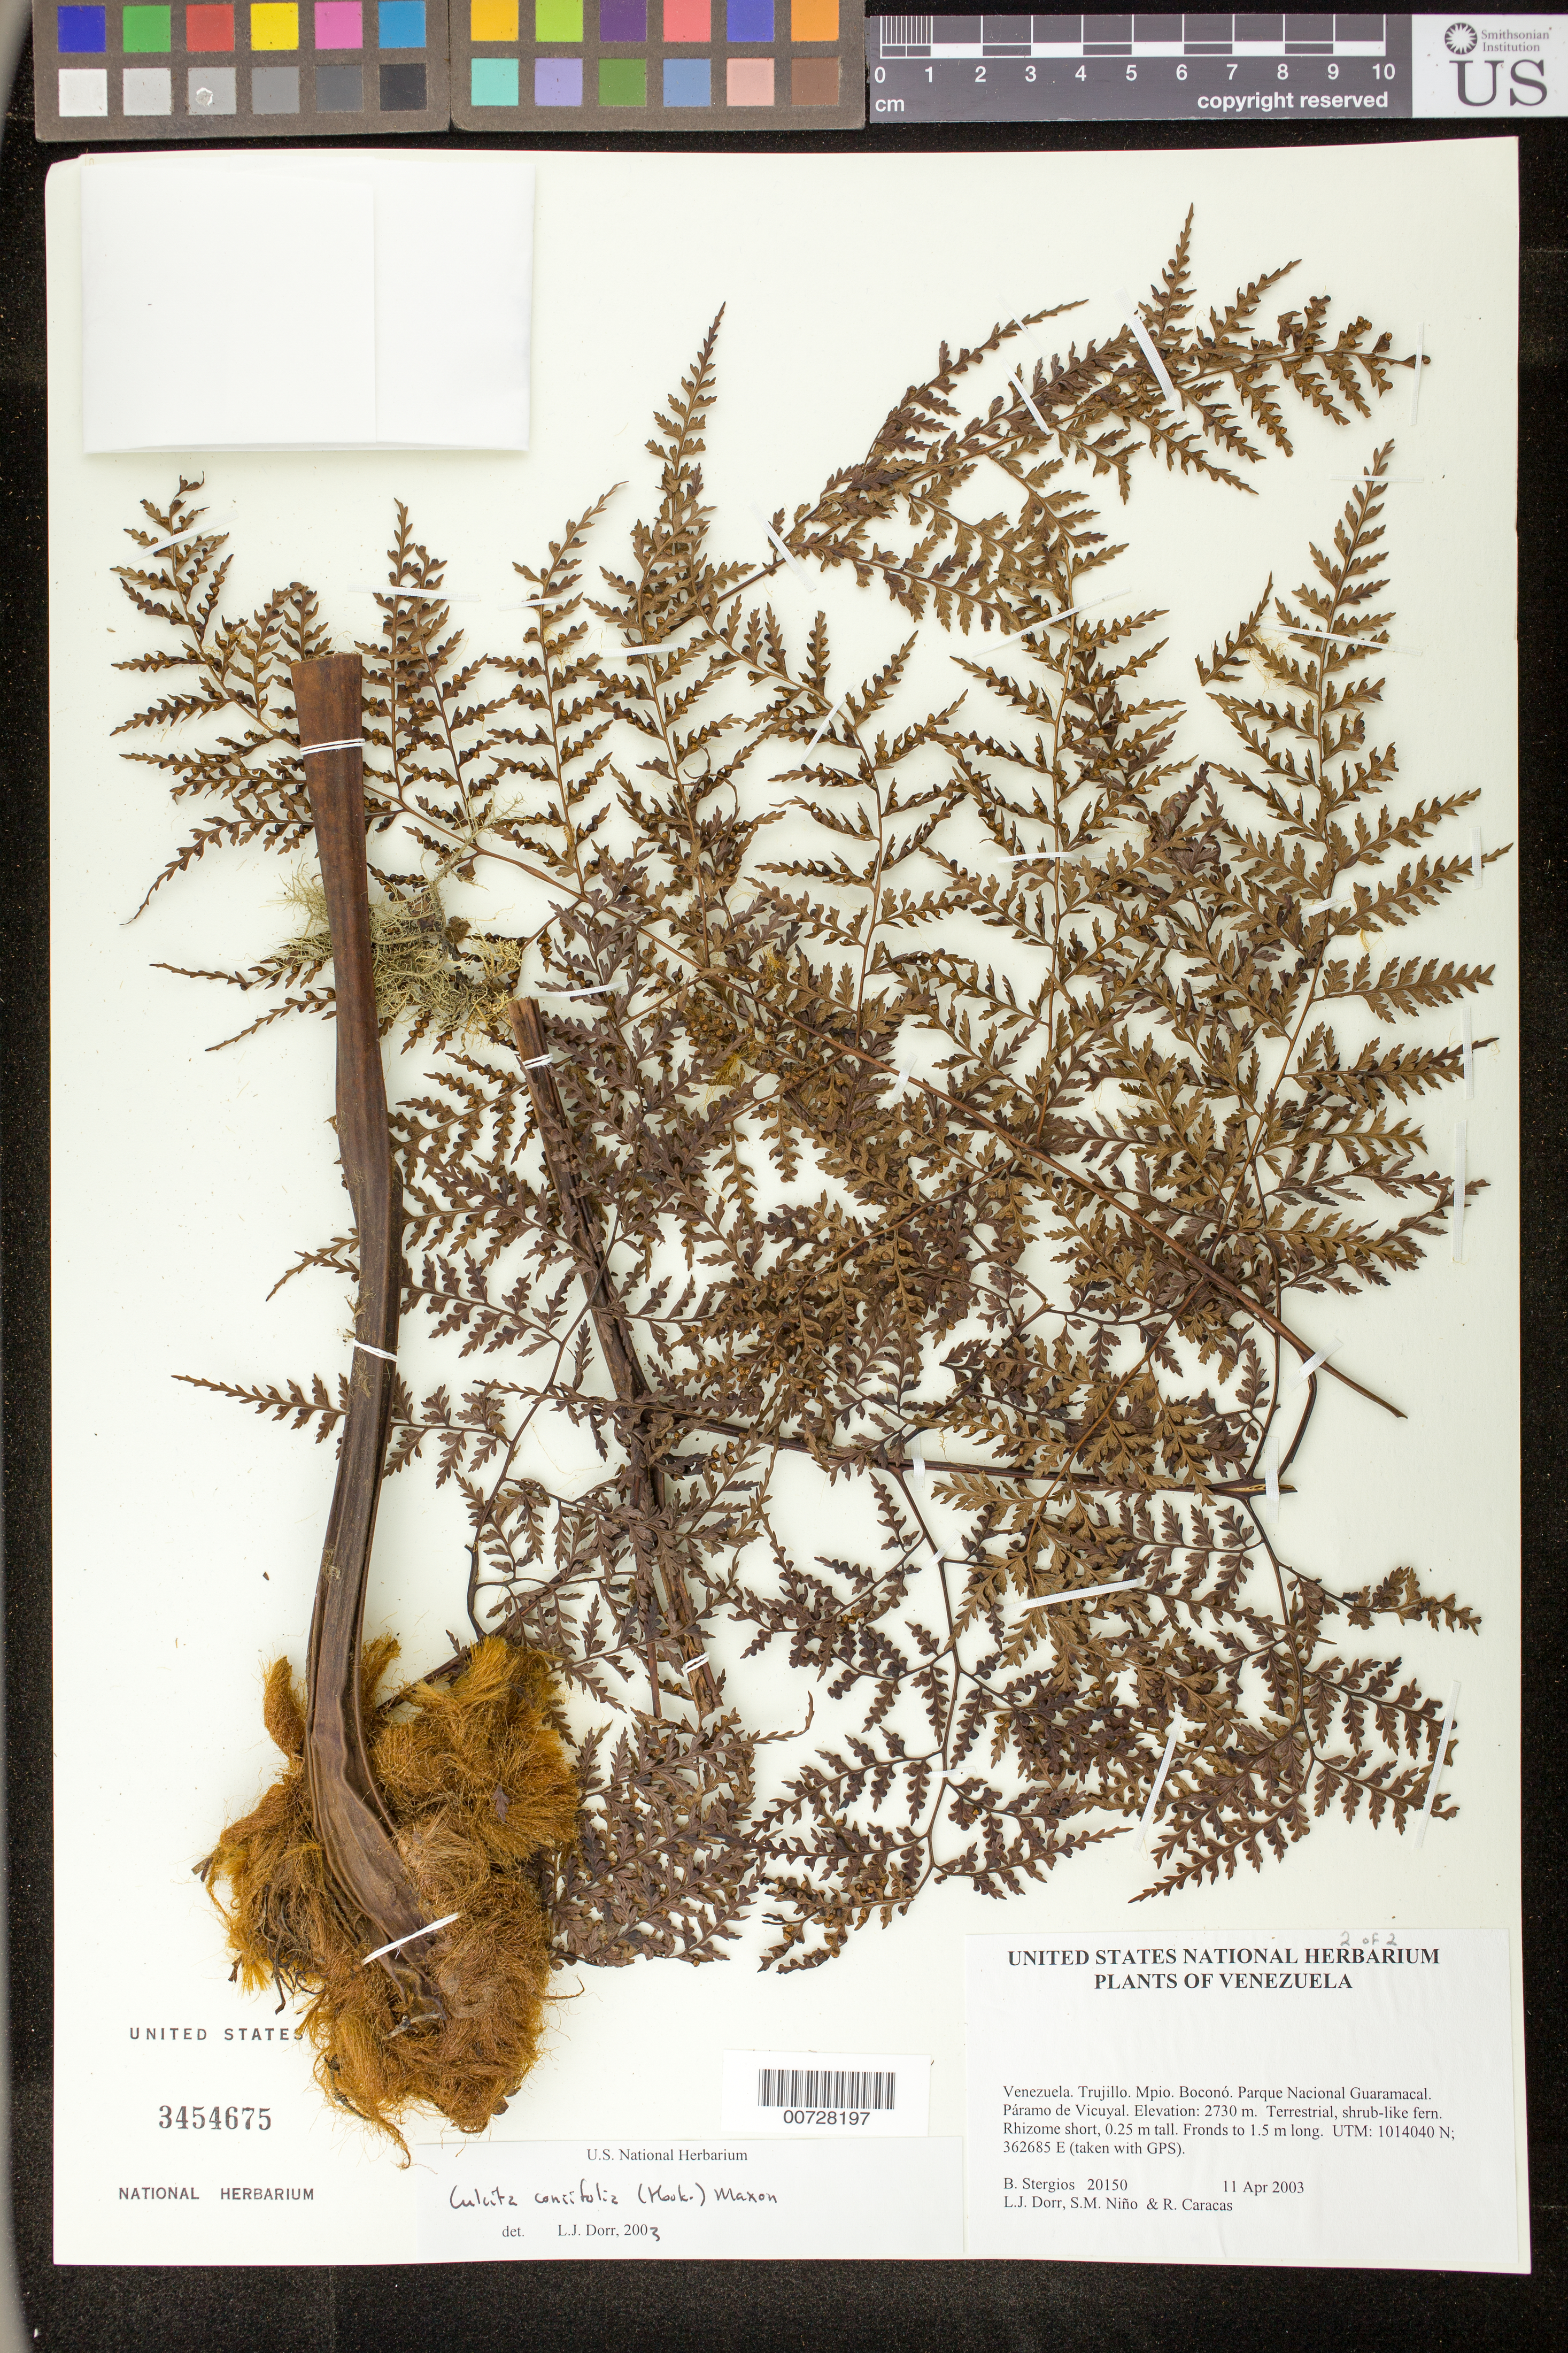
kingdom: Plantae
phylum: Tracheophyta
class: Polypodiopsida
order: Cyatheales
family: Culcitaceae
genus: Culcita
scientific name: Culcita coniifolia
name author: (Hook.) Maxon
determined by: Dorr, L. J., (BOT), Smithsonian Institution - National Museum of Natural History (UNITED STATES)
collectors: B. G. Stergios, L. J. Dorr, S. M. Niño & R. Caracas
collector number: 20150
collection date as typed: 11 Apr 2003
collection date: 2003-04-11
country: Venezuela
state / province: Trujillo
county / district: Boconó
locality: Parque Nacional Guaramacal. Páramo de Vicuyal.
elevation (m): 2730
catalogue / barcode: US 3454675